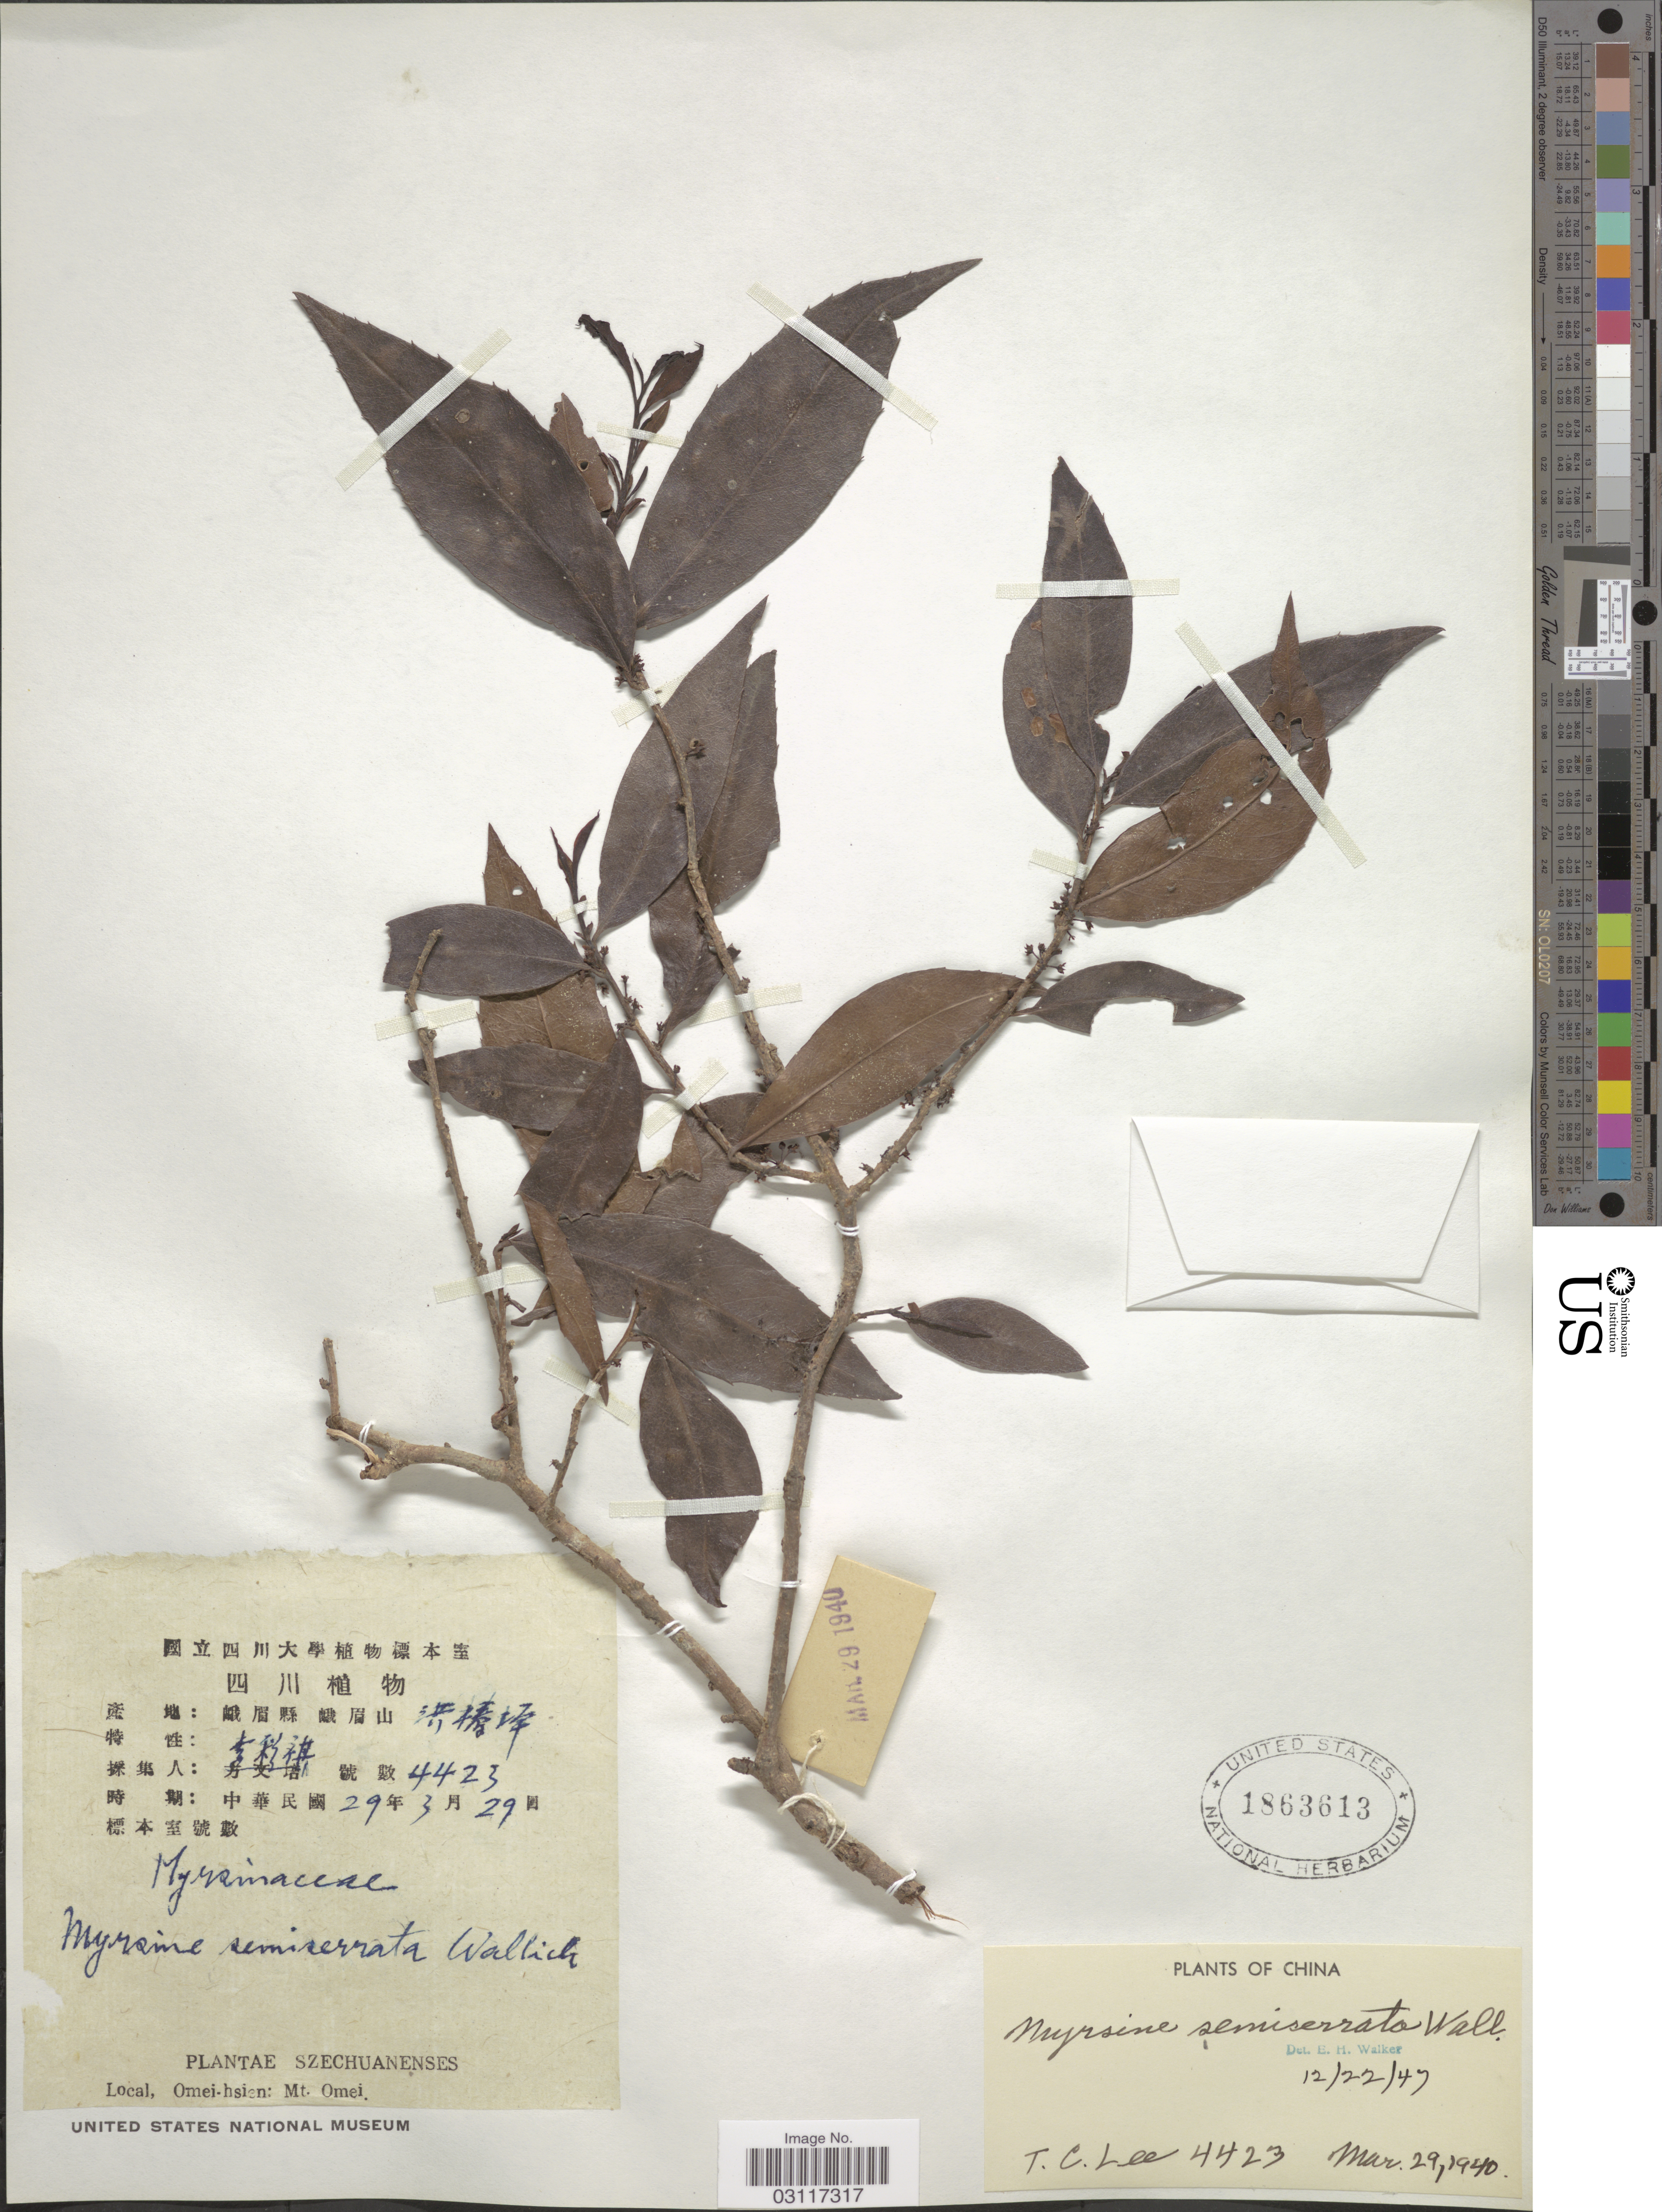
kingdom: Plantae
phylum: Tracheophyta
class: Magnoliopsida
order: Ericales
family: Primulaceae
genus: Myrsine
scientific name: Myrsine semiserrata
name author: Wall.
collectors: T. Lee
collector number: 4423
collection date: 1940-03-29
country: China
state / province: Sichuan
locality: Szechuanenses. Omei-hsien: Mt. Omei.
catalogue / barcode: US 1863613